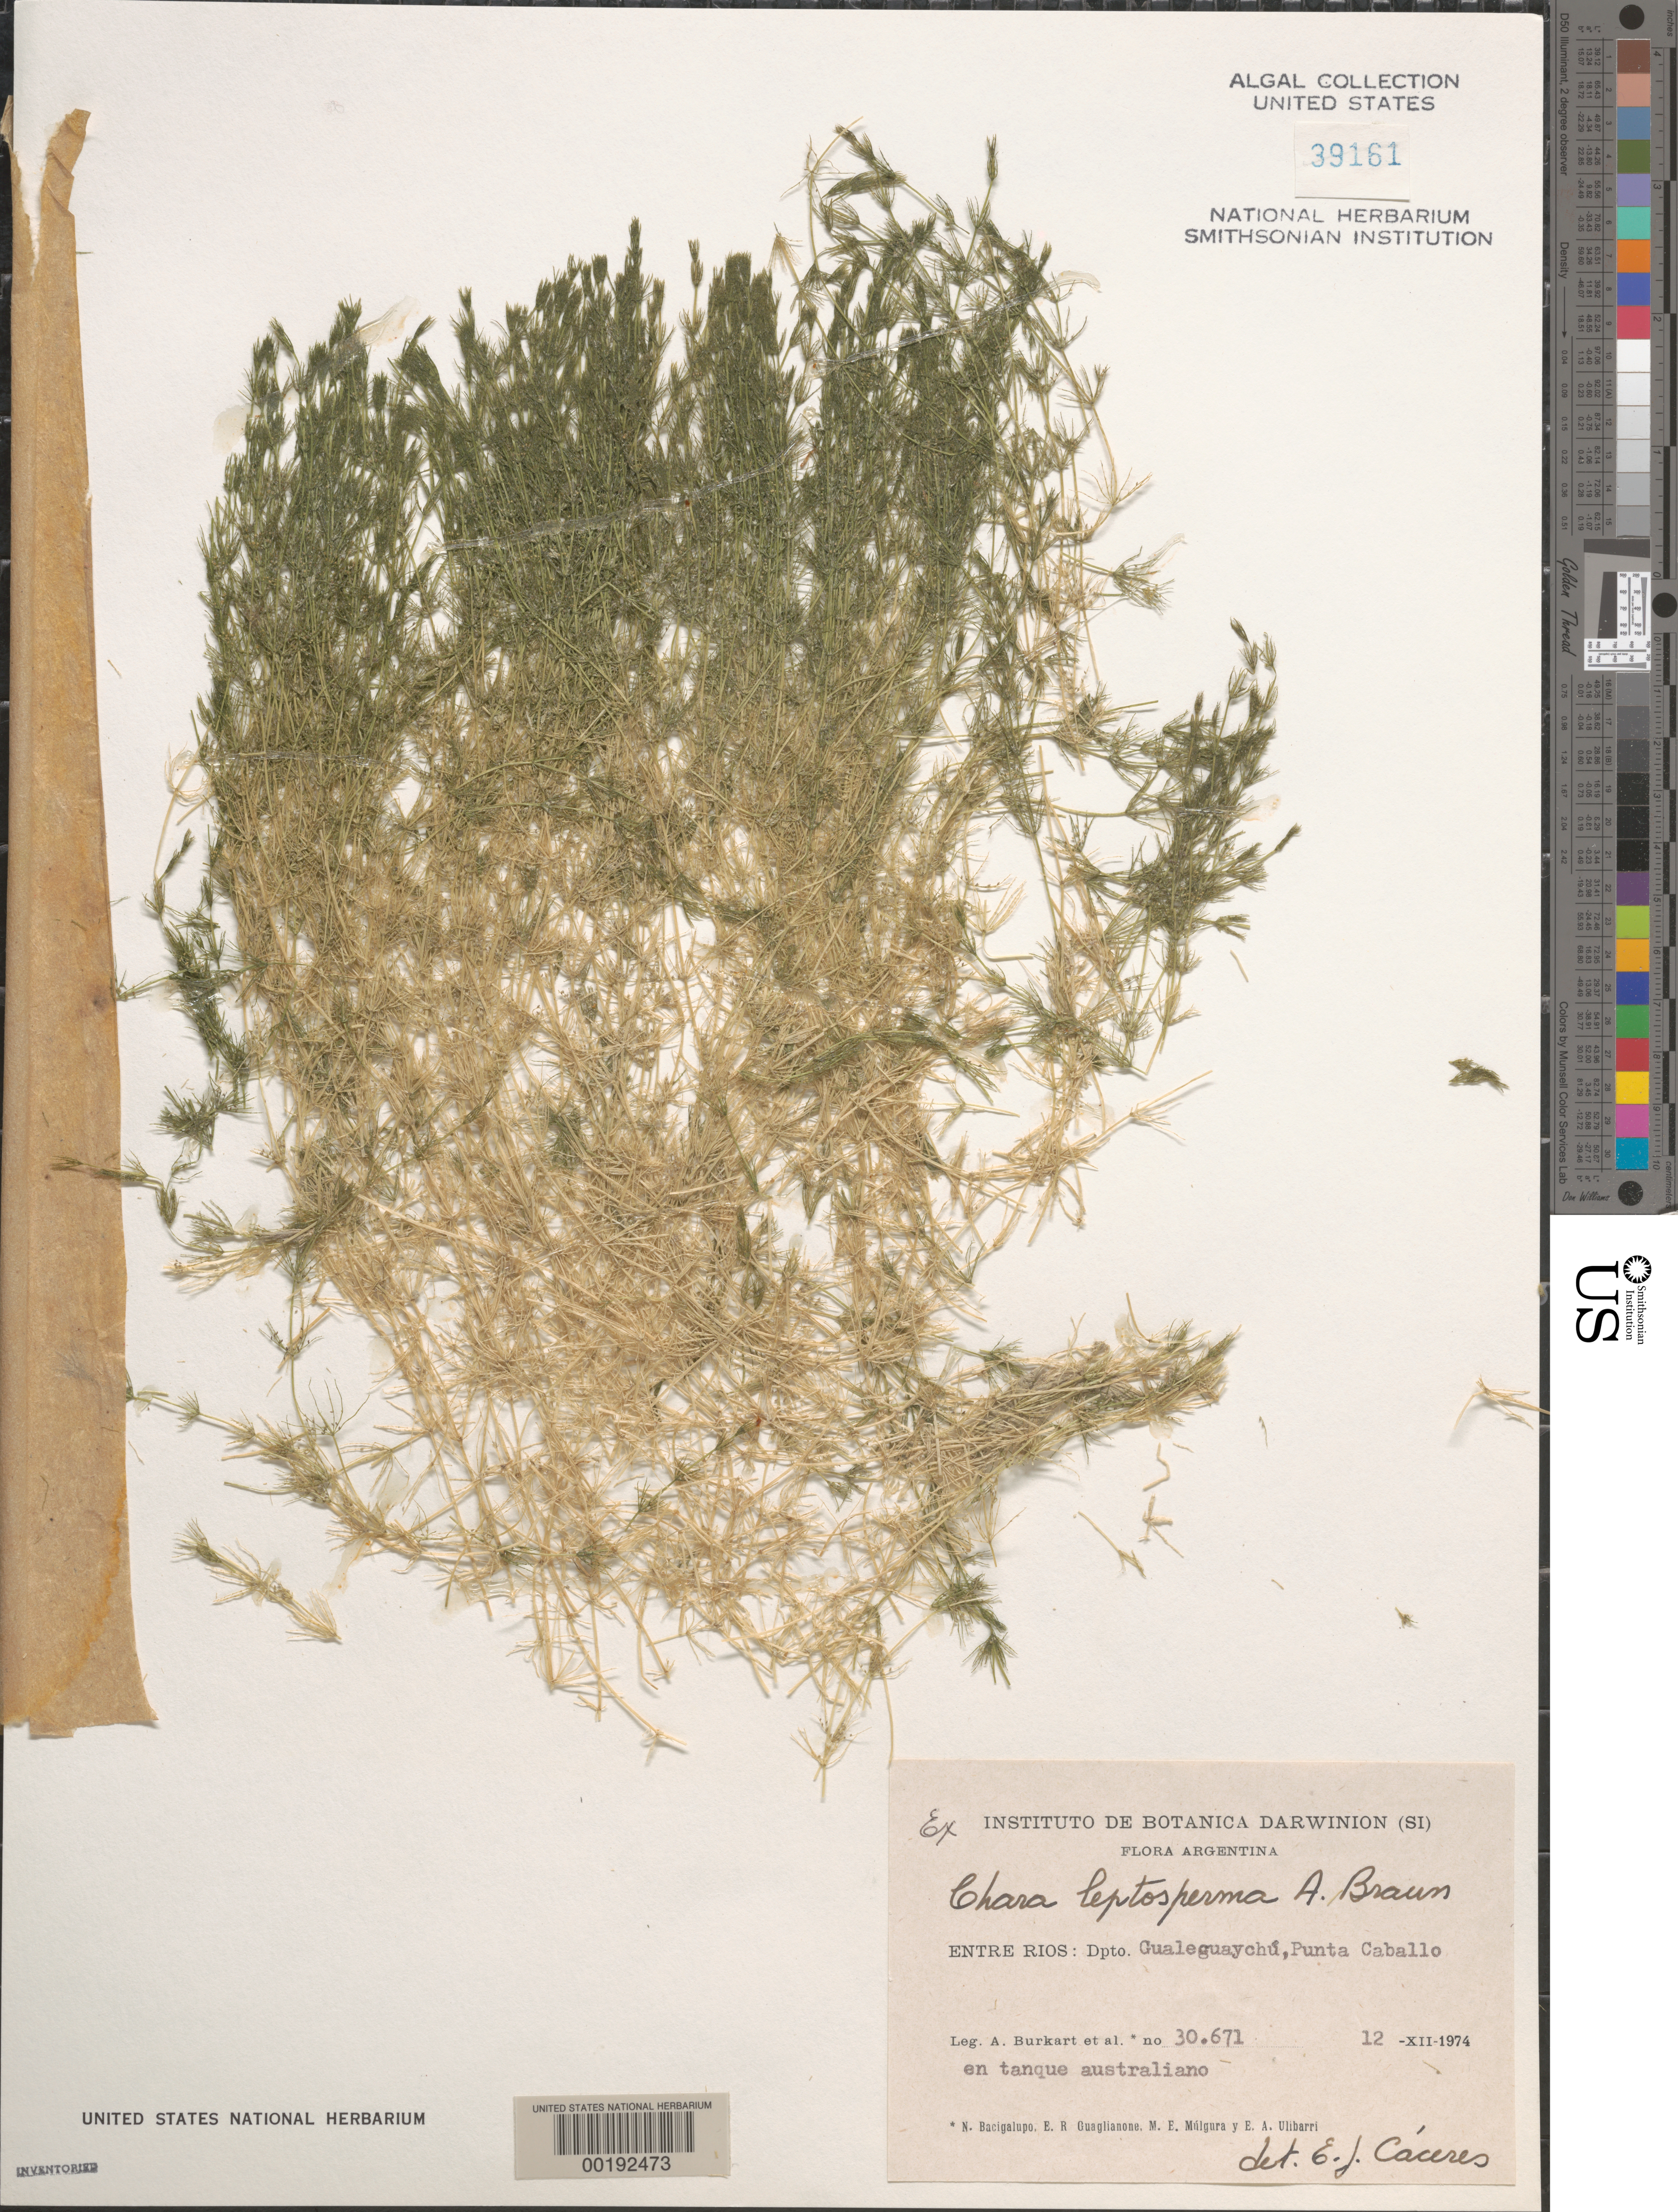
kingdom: Plantae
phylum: Charophyta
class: Charophyceae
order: Charales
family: Characeae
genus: Chara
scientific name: Chara leptosperma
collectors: A. E. Burkart, N. M. Bacigalupo, E. R. Guaglianone, M. Mulgura & E. A. Ulibarri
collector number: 30671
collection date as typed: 12 Dec 1974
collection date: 1974-12-12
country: Argentina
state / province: Entre Ríos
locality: Punta Caballo, Gualeguaychu Dept.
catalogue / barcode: US 39161